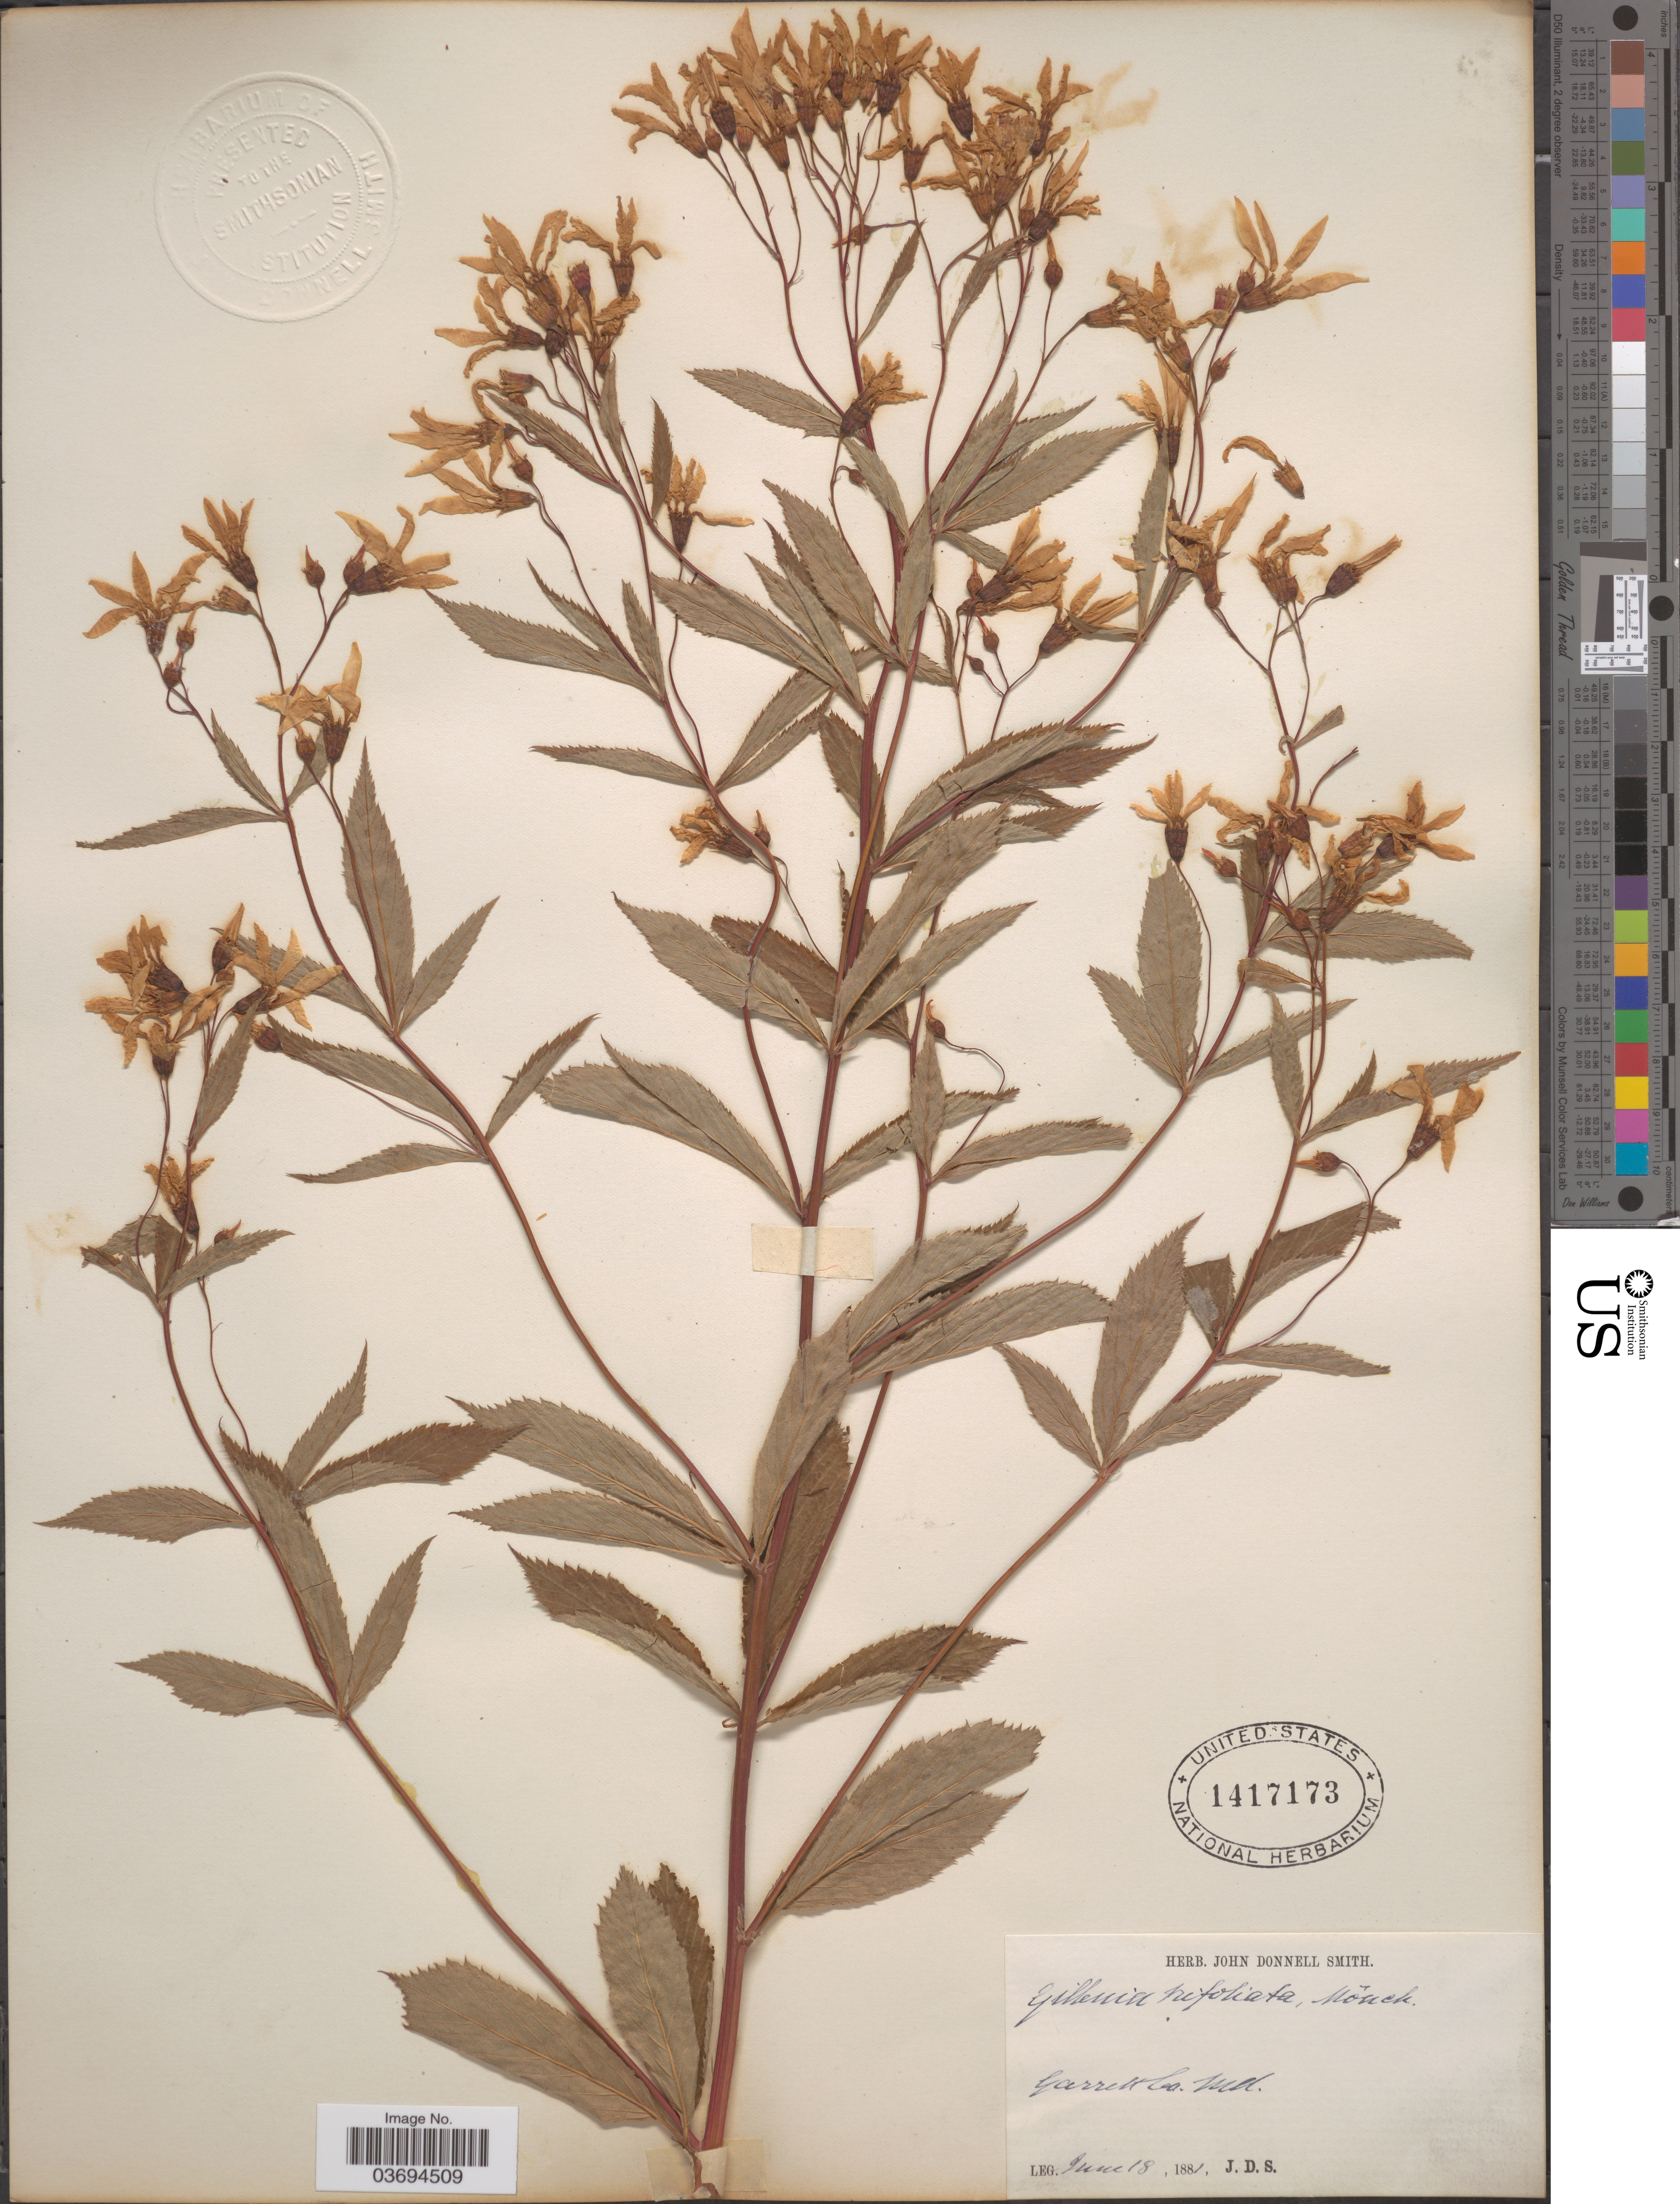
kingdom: Plantae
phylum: Tracheophyta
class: Magnoliopsida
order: Rosales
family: Rosaceae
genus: Gillenia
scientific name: Gillenia trifoliata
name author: (L.) Moench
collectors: J. Donnell Smith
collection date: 1881-06-18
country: United States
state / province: Maryland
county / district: Garrett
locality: Garrett Co.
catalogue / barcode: US 1417173